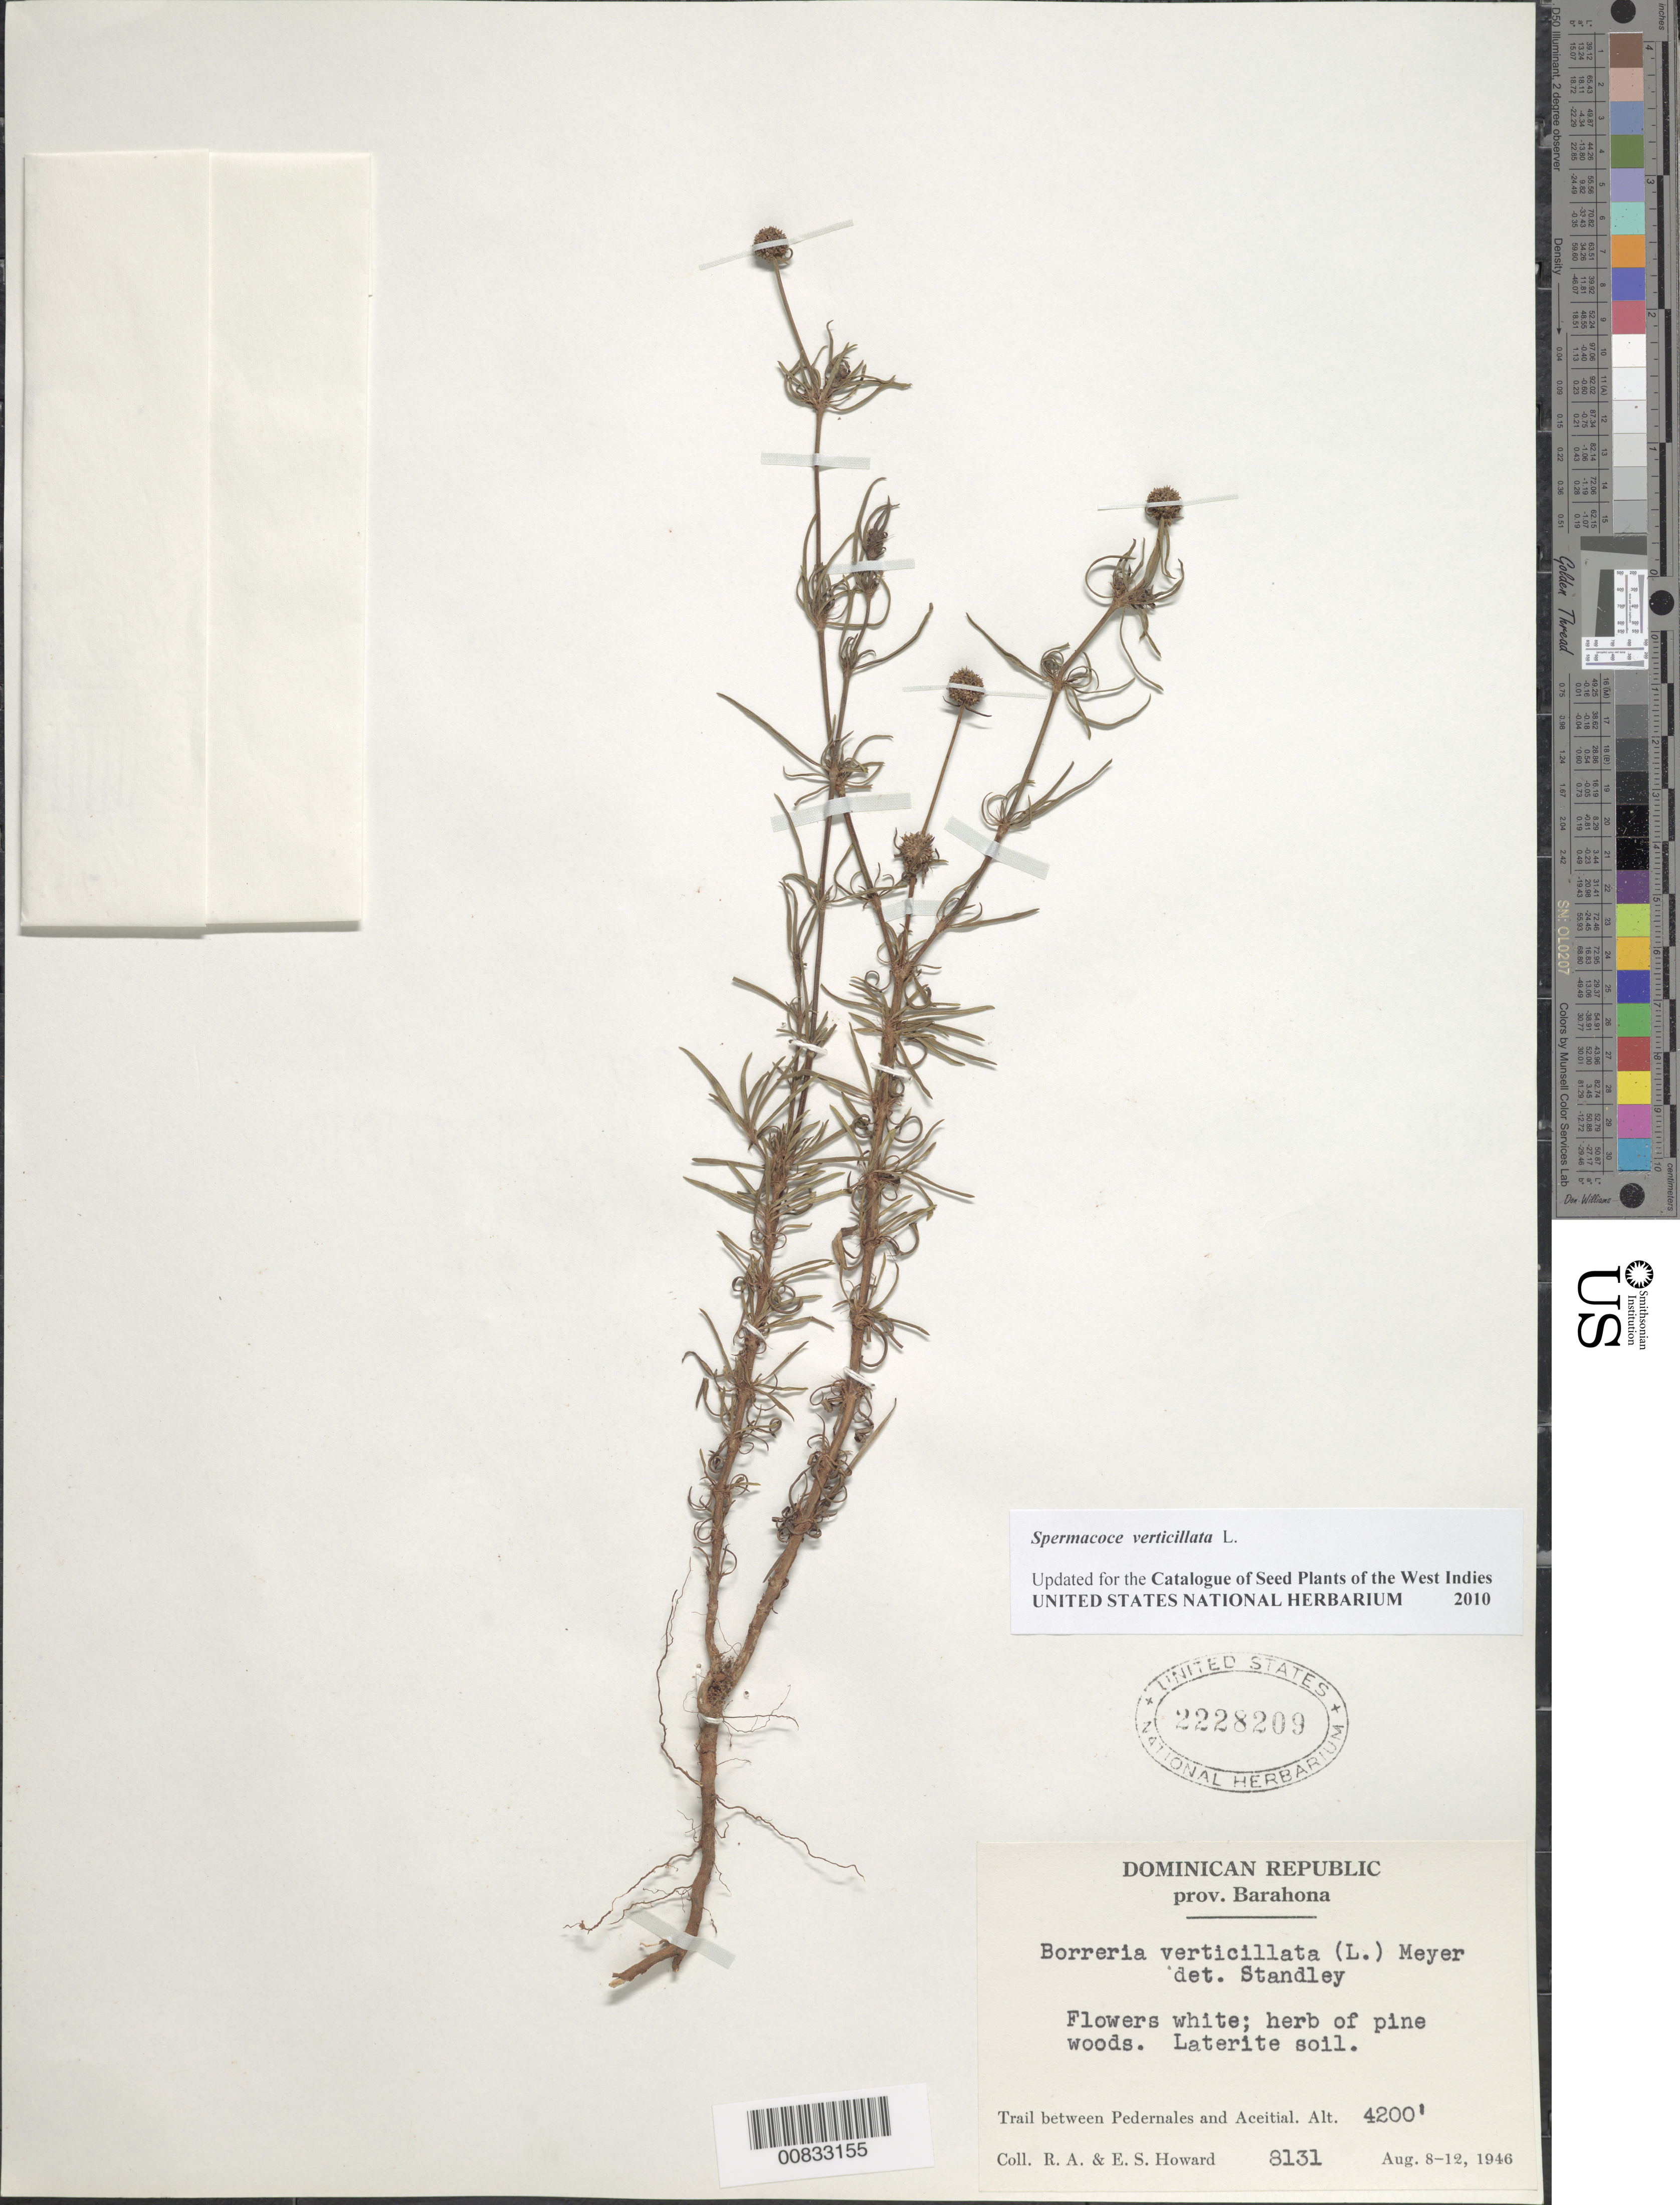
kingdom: Plantae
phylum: Tracheophyta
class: Magnoliopsida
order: Gentianales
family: Rubiaceae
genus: Spermacoce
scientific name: Spermacoce verticillata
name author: L.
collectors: R. A. Howard & E. S. Howard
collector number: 8131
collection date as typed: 08 Aug 1946 to 12 Aug 1946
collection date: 1946-08-08/1946-08-12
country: Dominican Republic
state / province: Barahona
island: Hispaniola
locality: Trail between Pedernales and Aceitial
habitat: Laterite soil in pine woods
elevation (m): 1280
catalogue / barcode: US 2228209